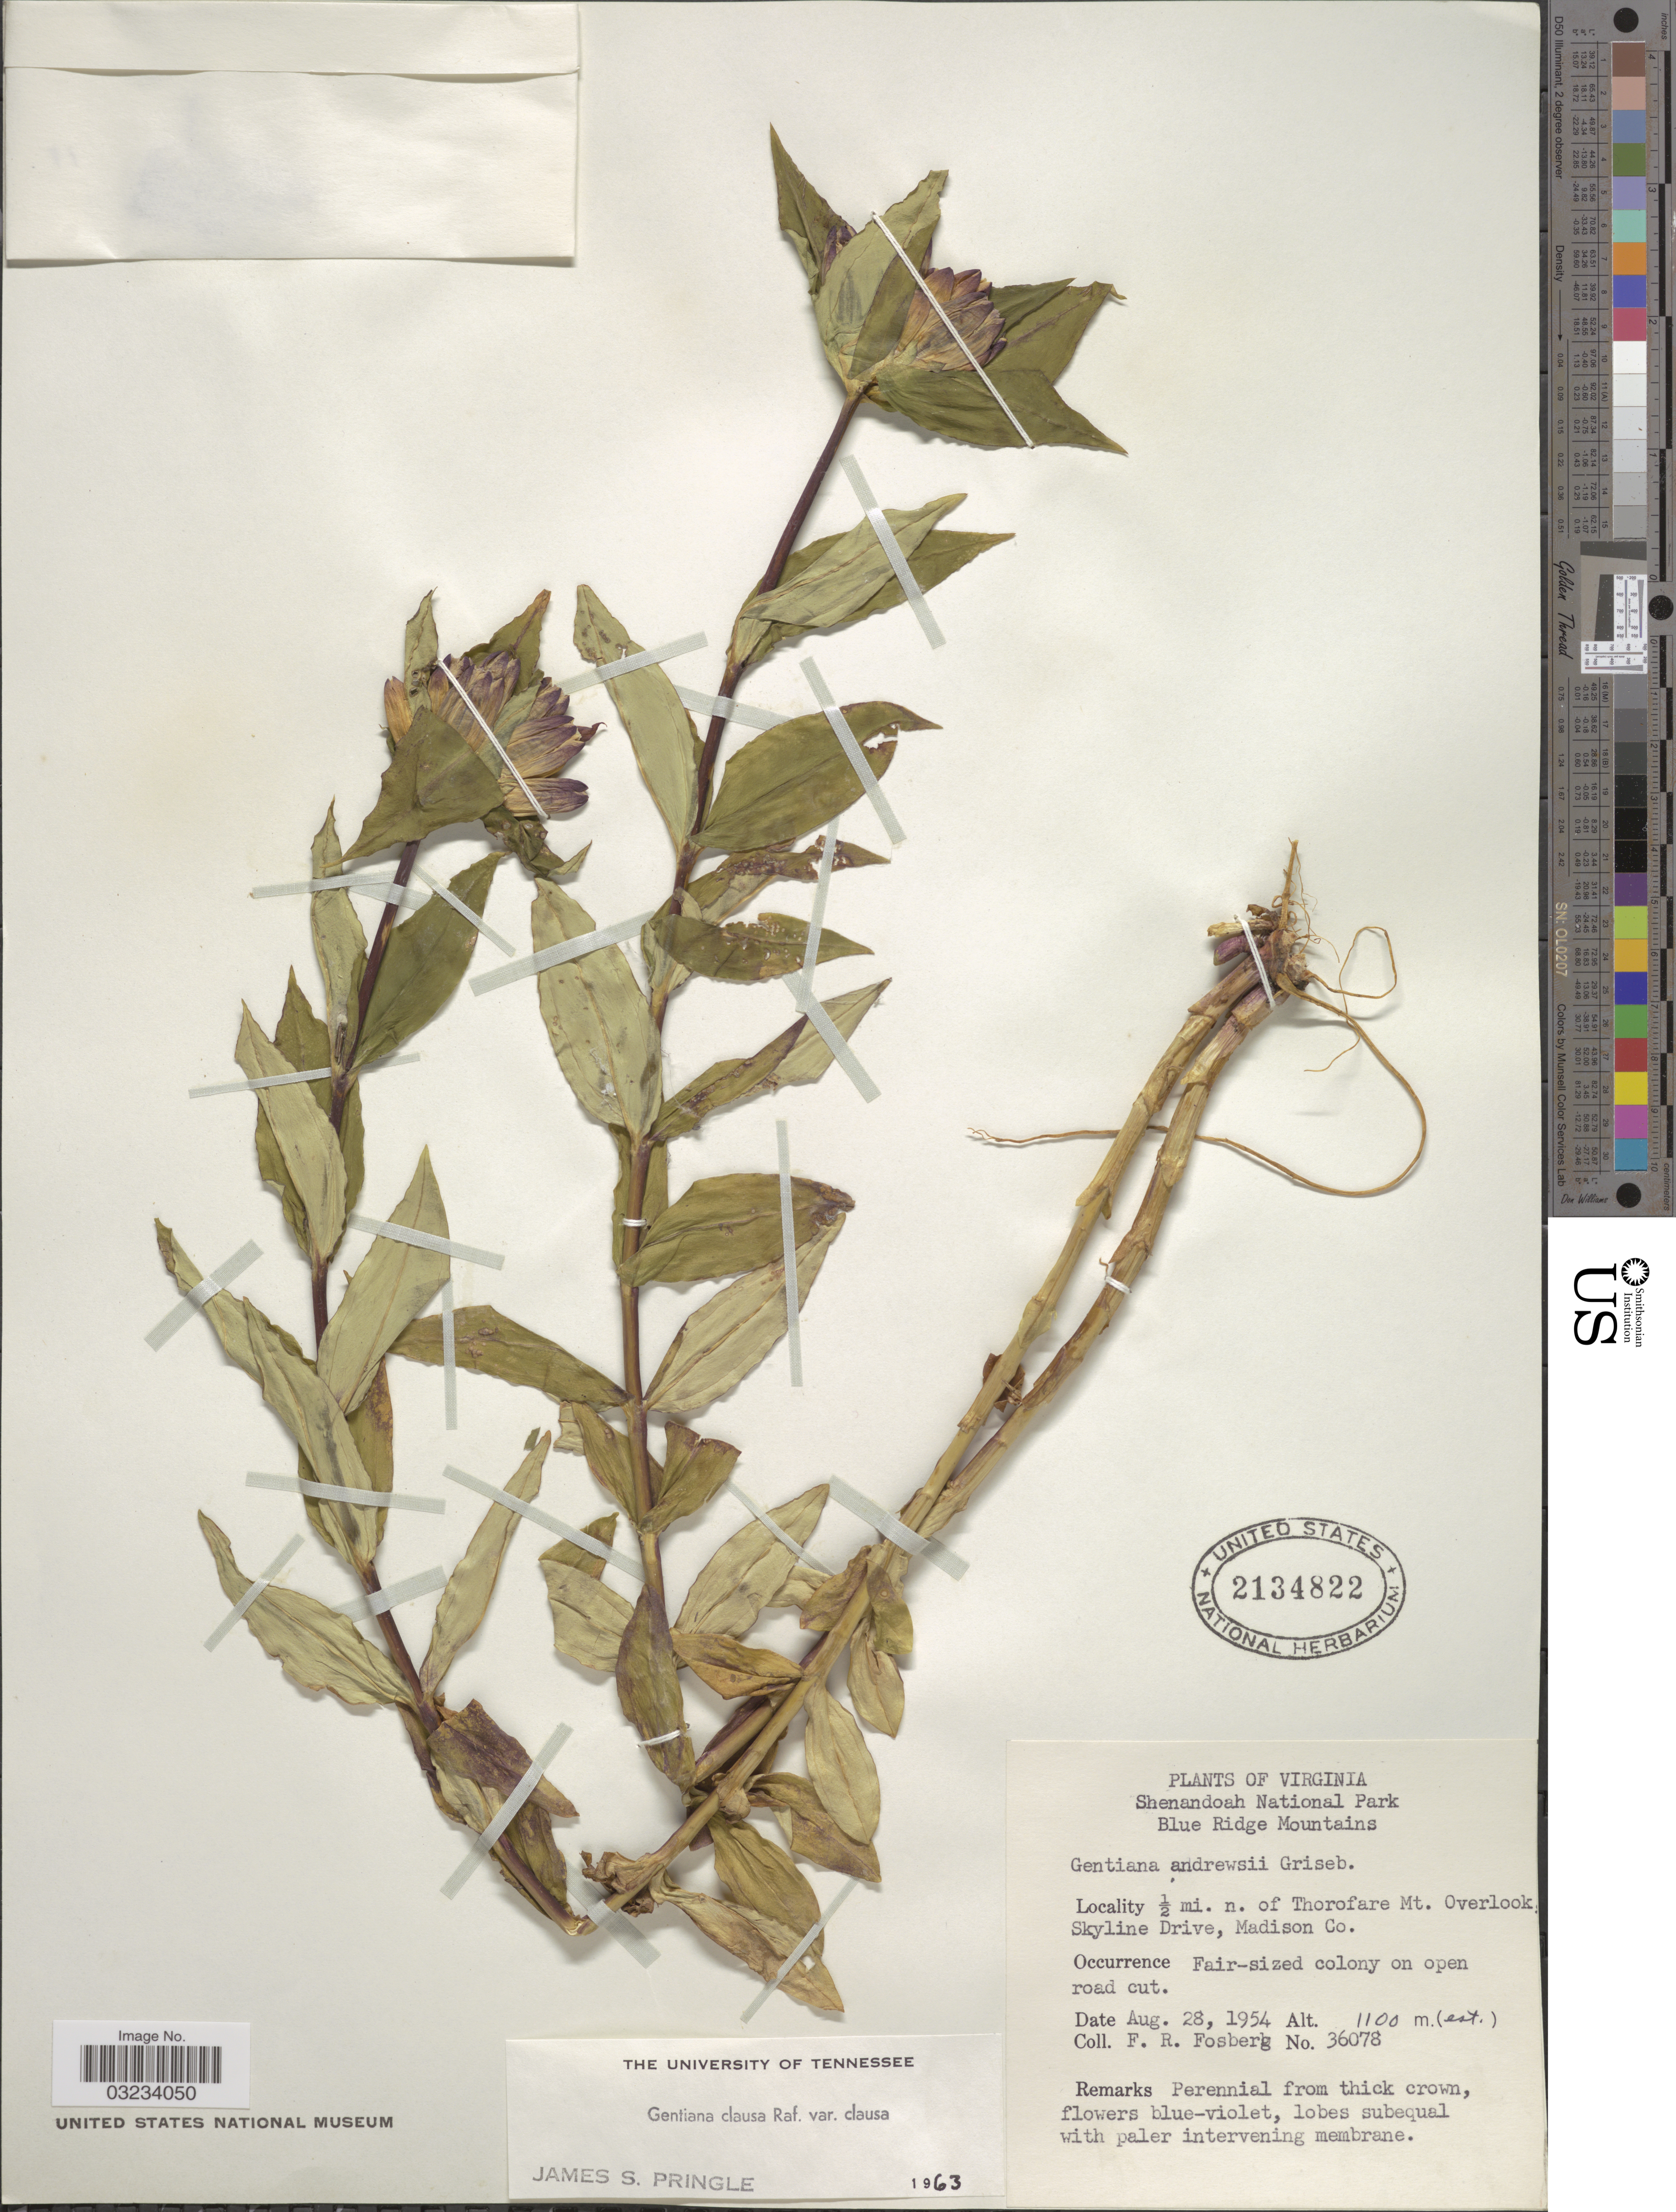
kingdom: Plantae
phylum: Tracheophyta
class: Magnoliopsida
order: Gentianales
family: Gentianaceae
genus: Gentiana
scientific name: Gentiana clausa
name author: Raf.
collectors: F. R. Fosberg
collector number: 36078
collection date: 1954-08-28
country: United States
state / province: Virginia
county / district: Madison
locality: Shenandoah National Park, Blue Ridge Mountains, ½ mi. n. of Thorofare Mt. Overlook, Skyline Drive, Madison Co.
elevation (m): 1100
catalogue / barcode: US 2134822